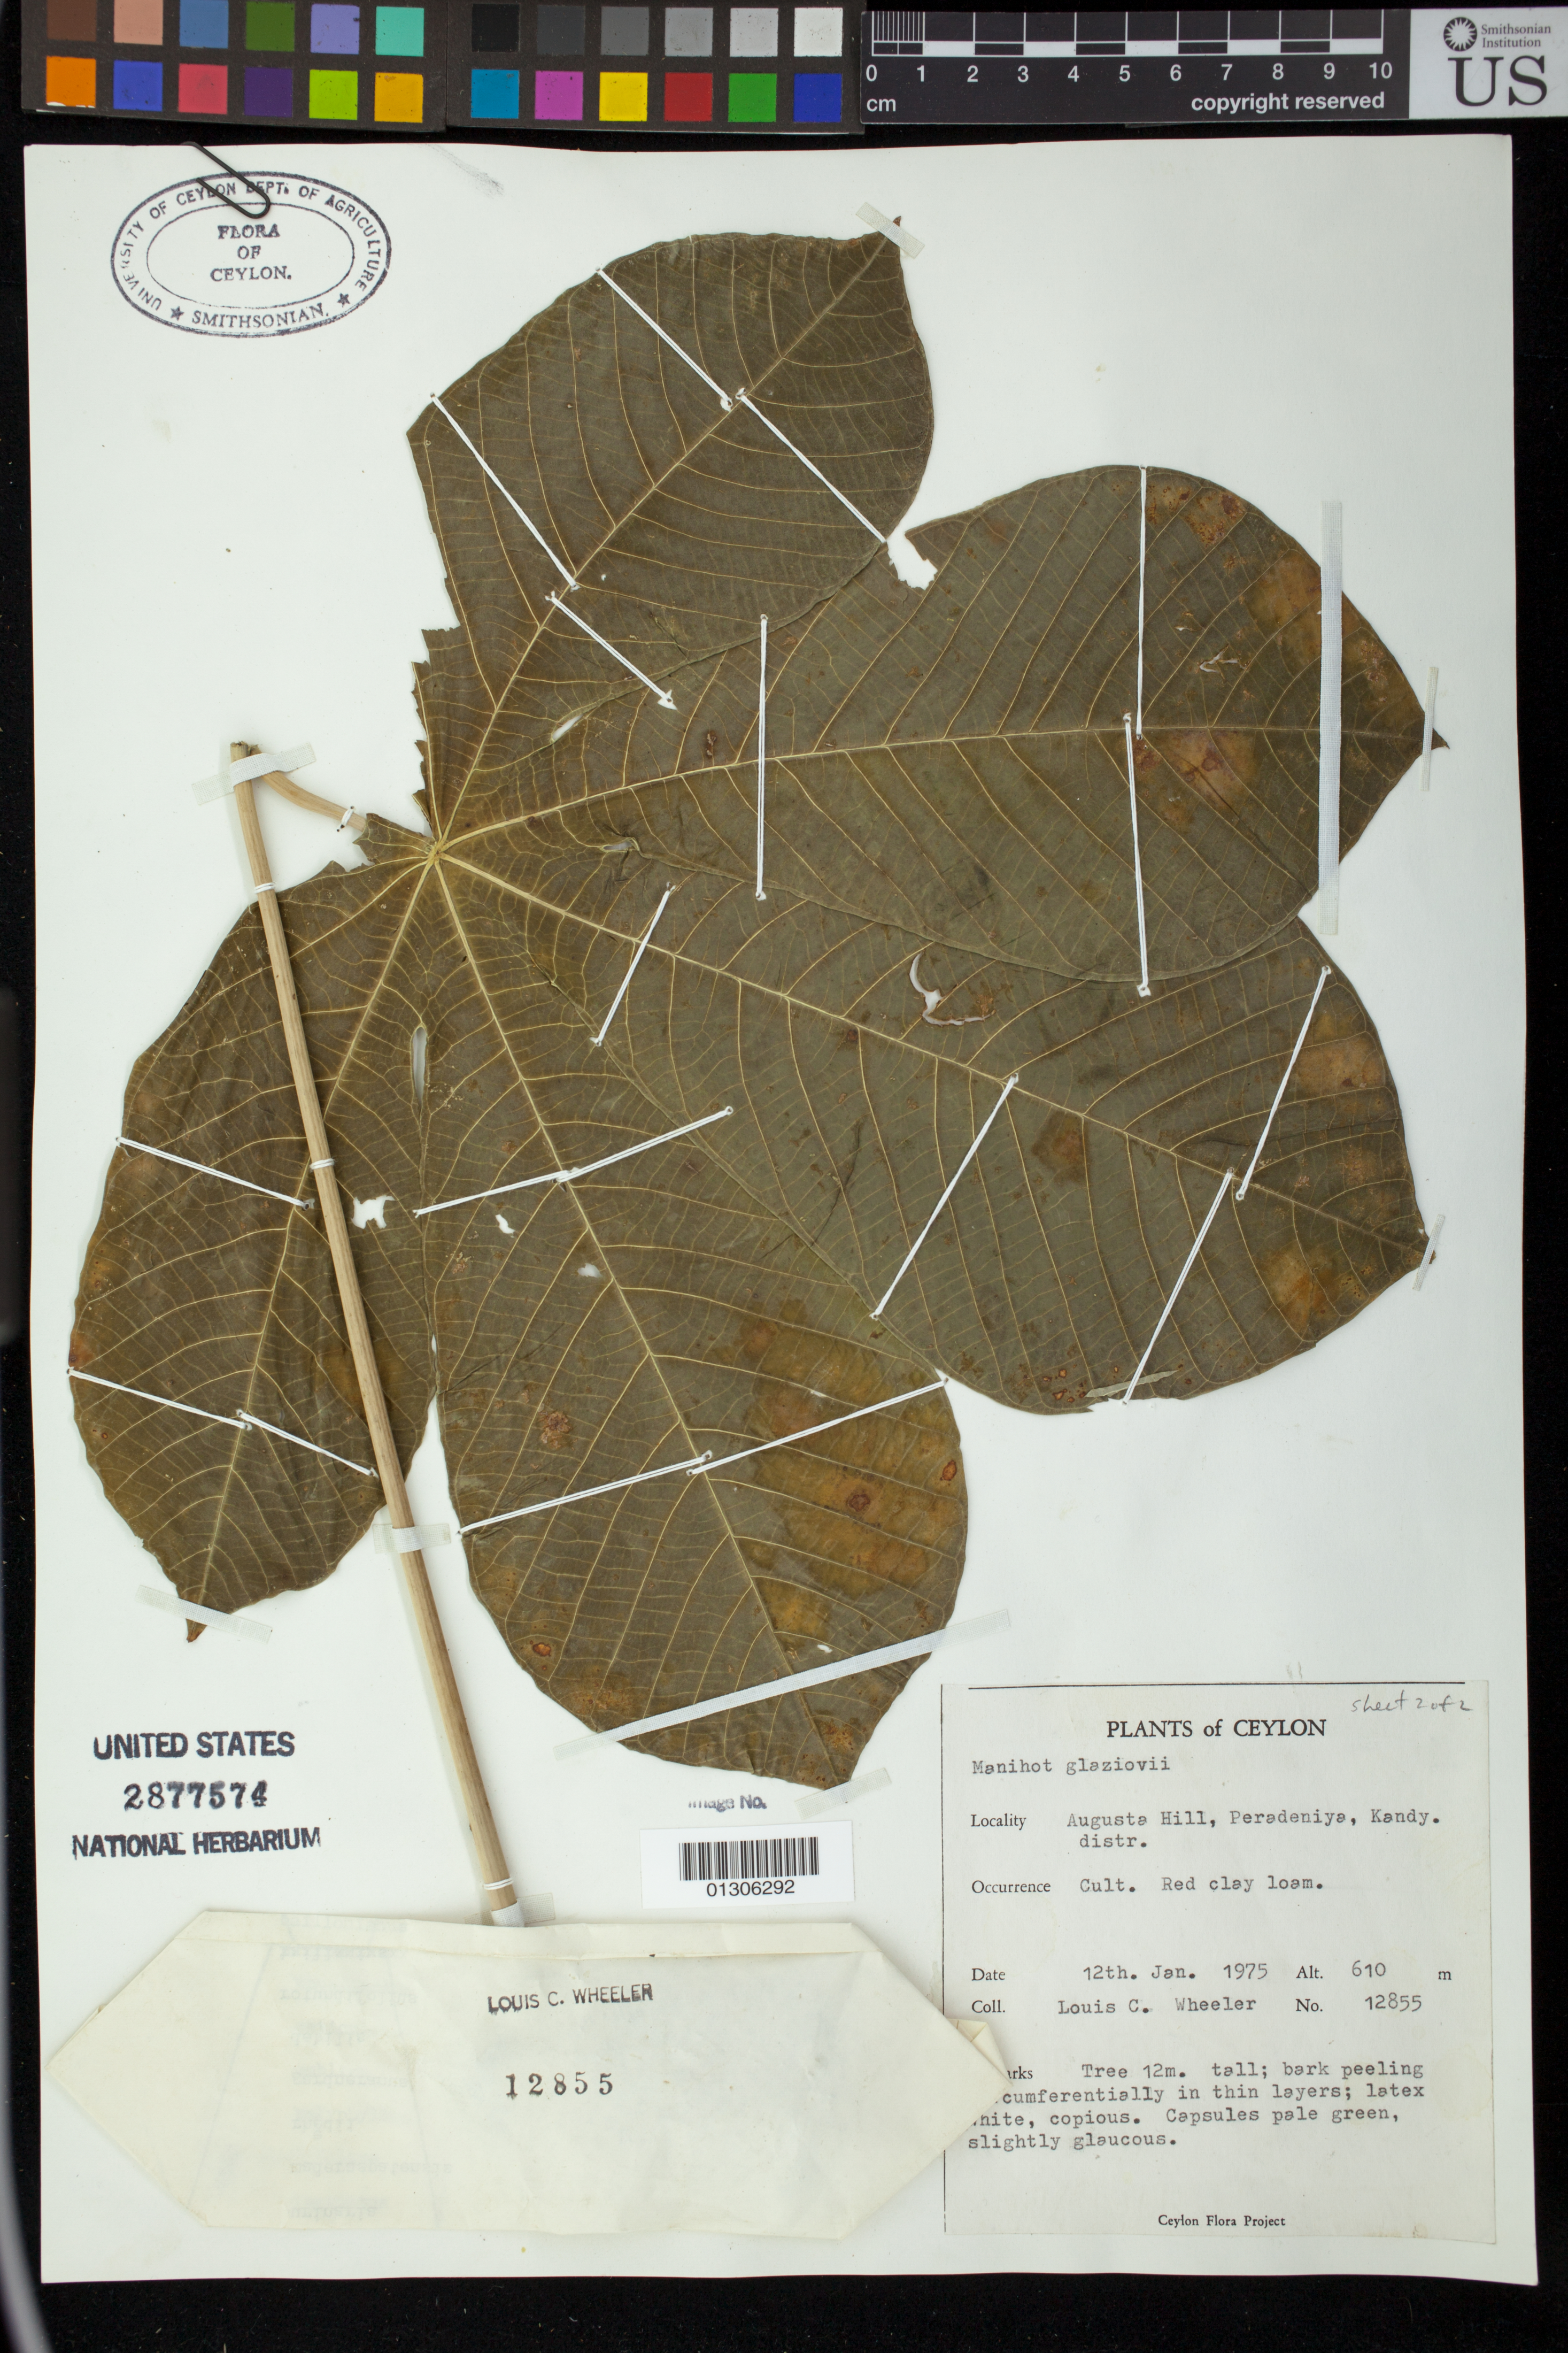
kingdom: Plantae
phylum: Tracheophyta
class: Magnoliopsida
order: Malpighiales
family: Euphorbiaceae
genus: Manihot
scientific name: Manihot glaziovii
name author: Müll. Arg.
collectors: L. C. Wheeler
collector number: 12855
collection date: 1975-12-01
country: Sri Lanka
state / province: Central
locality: Augusta Hill, Peradeniya, Kandy Distr.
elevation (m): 610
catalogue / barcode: US 2877574